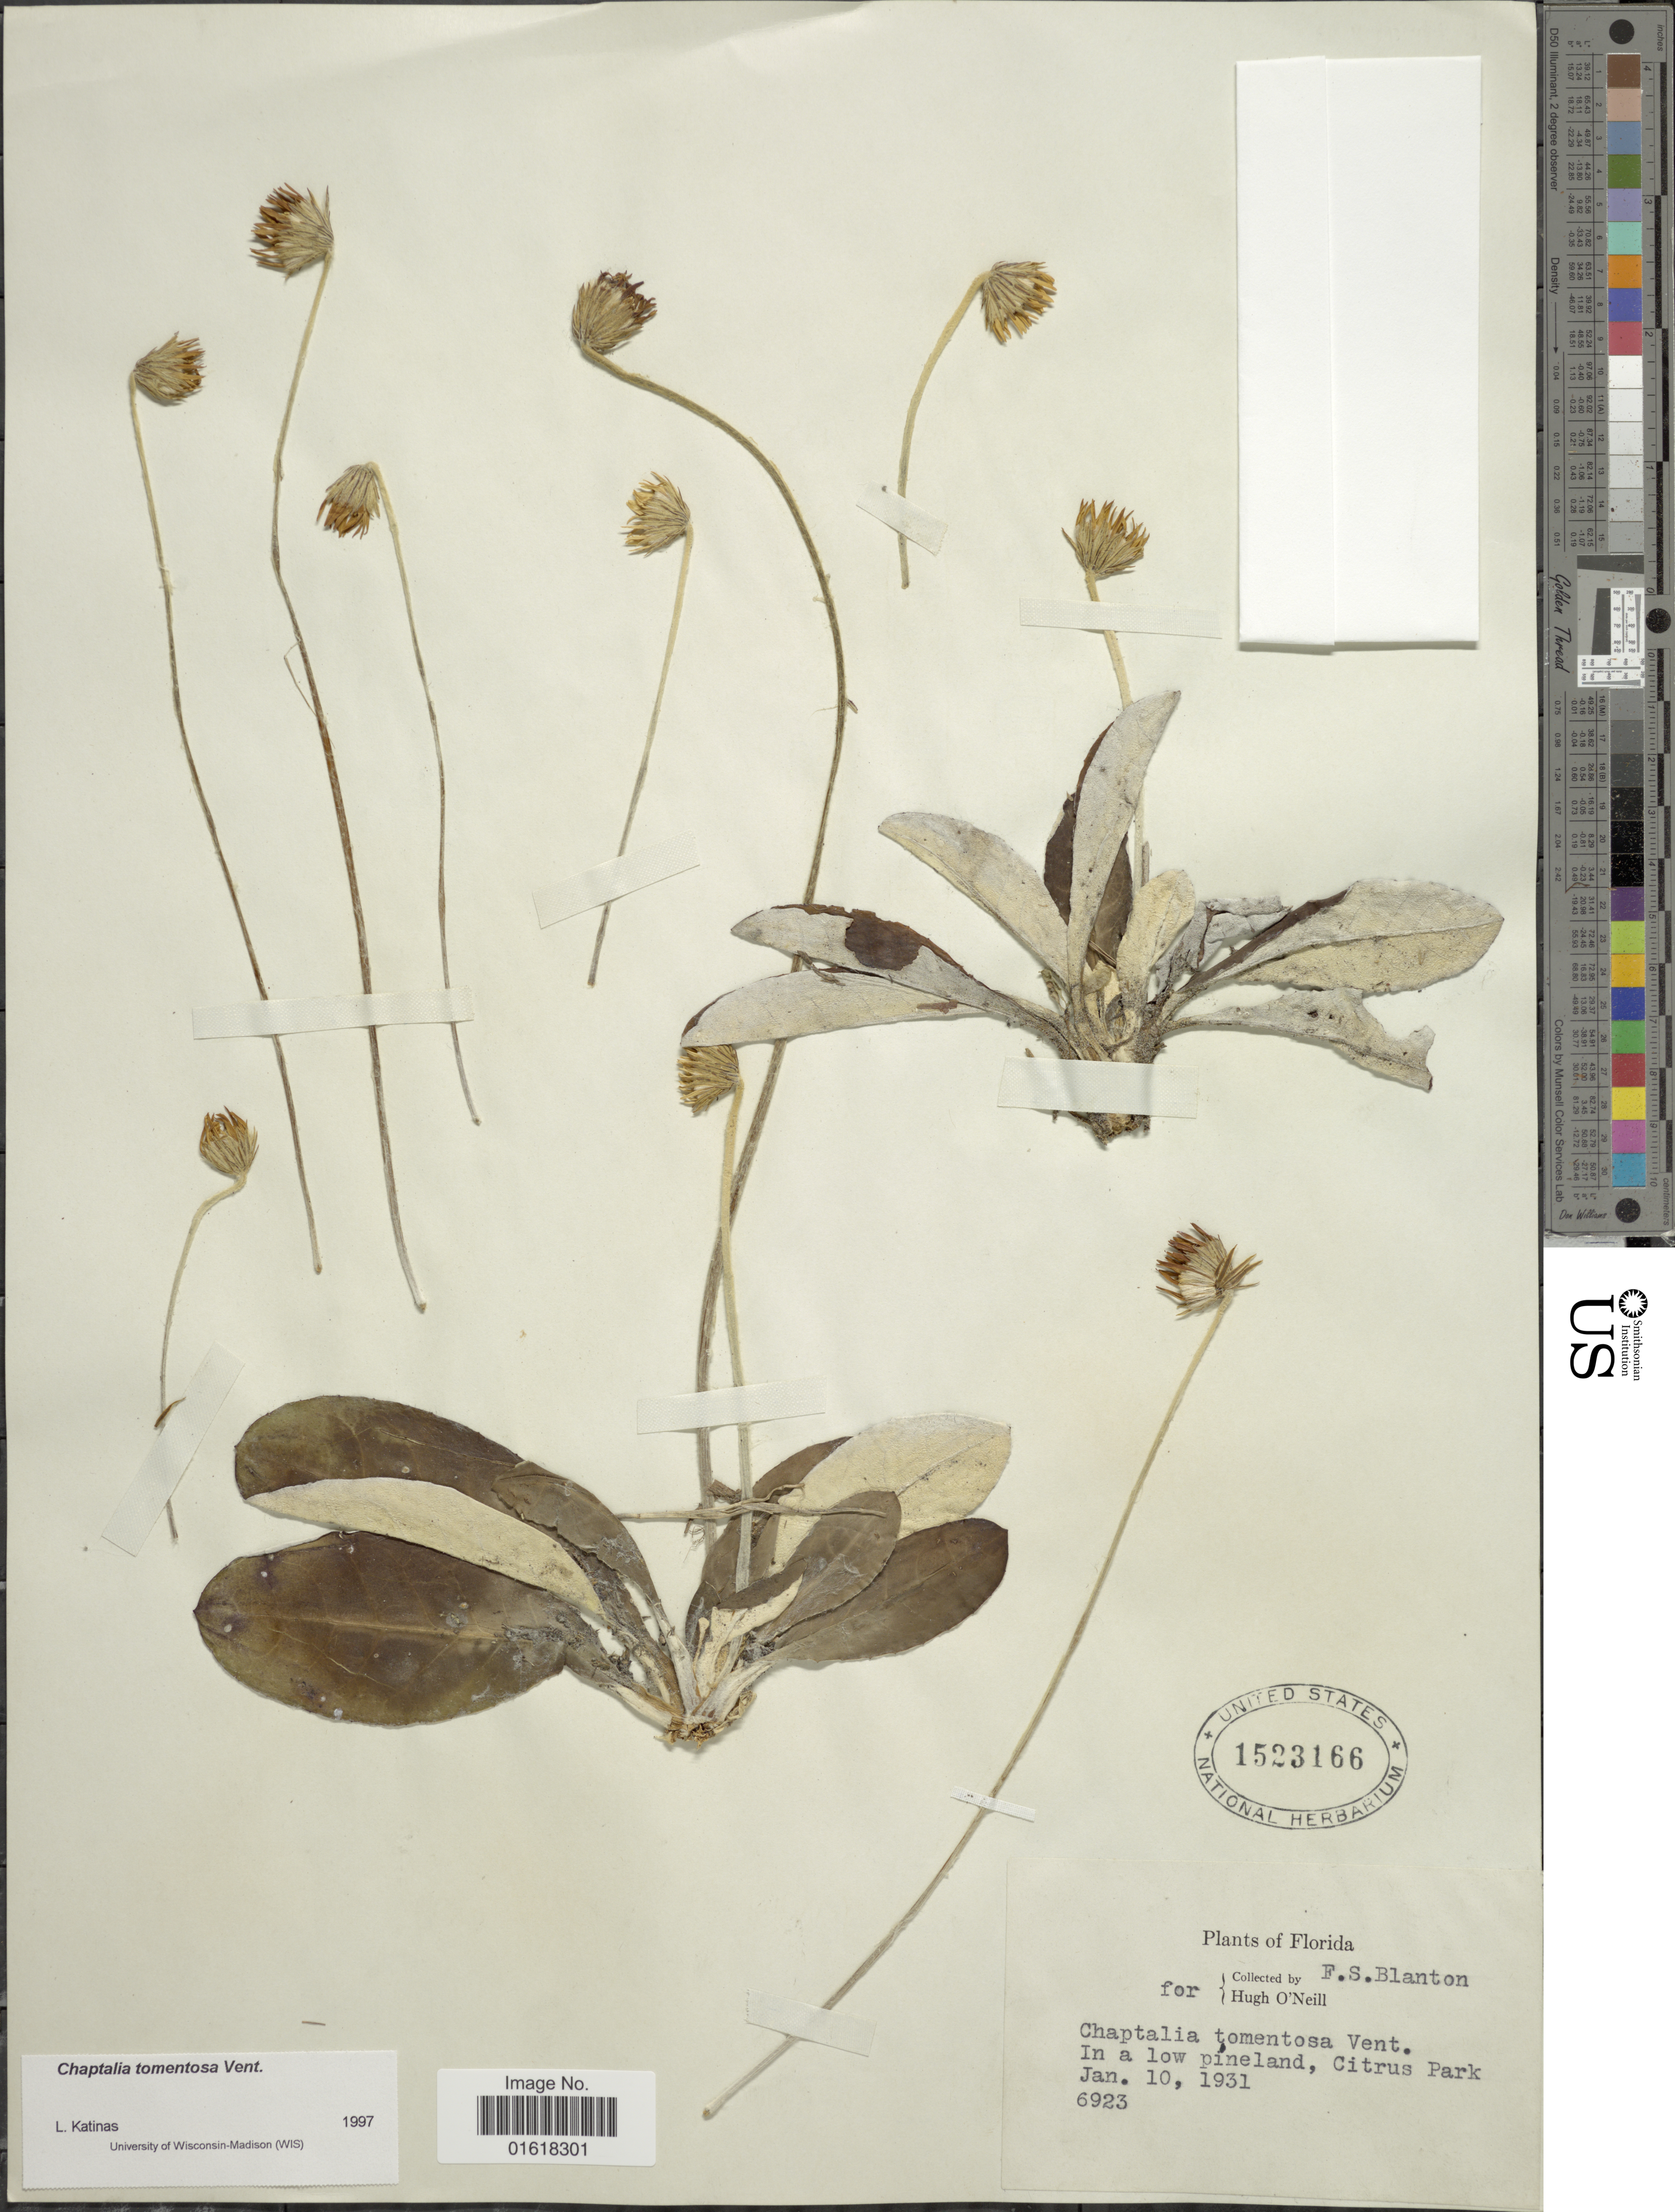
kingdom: Plantae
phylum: Tracheophyta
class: Magnoliopsida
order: Asterales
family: Asteraceae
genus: Chaptalia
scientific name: Chaptalia tomentosa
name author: Vent.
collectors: F. S. Blanton & H. O'Neill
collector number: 6923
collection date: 1931-01-10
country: United States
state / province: Florida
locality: In a low pineland, Citrus Park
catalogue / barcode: US 1523166